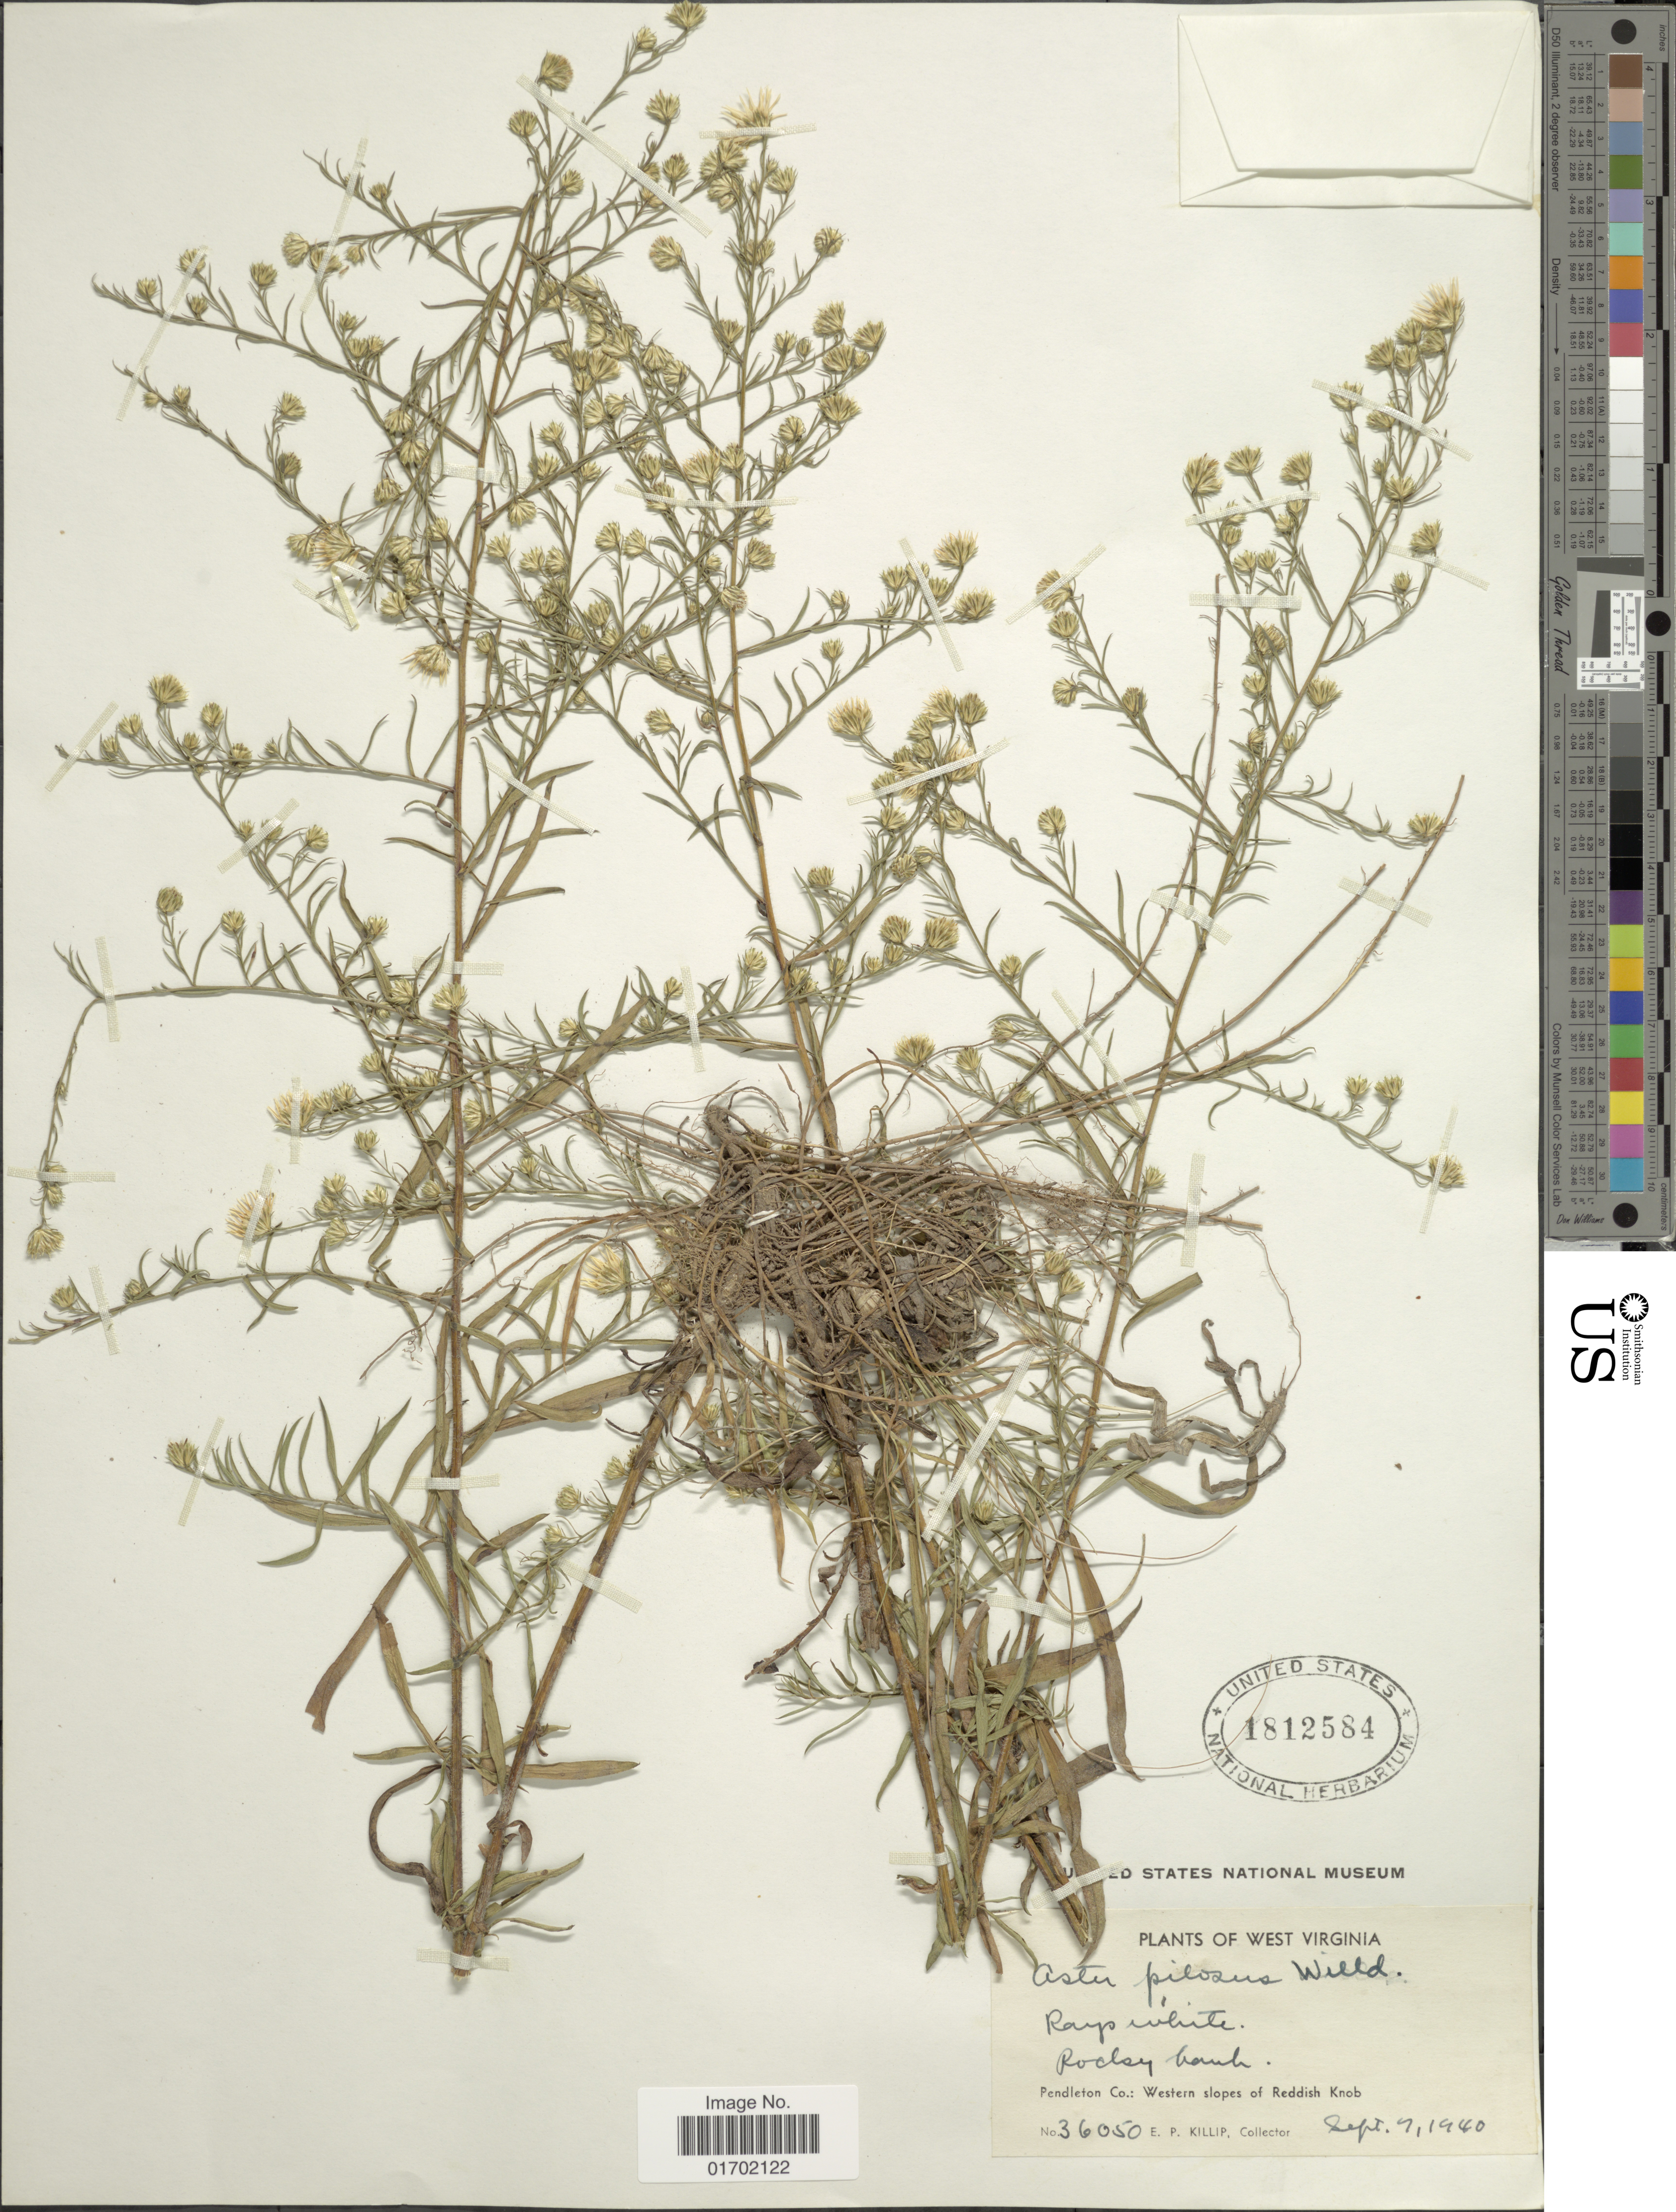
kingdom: Plantae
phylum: Tracheophyta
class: Magnoliopsida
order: Asterales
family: Asteraceae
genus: Symphyotrichum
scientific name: Symphyotrichum pilosum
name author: (Willd.) G.L. Nesom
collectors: E. P. Killip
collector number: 36050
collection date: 1940-09-09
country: United States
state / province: West Virginia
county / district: Pendleton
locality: Pendleton Co., Western slopes of Reddish Knob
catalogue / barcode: US 1812584